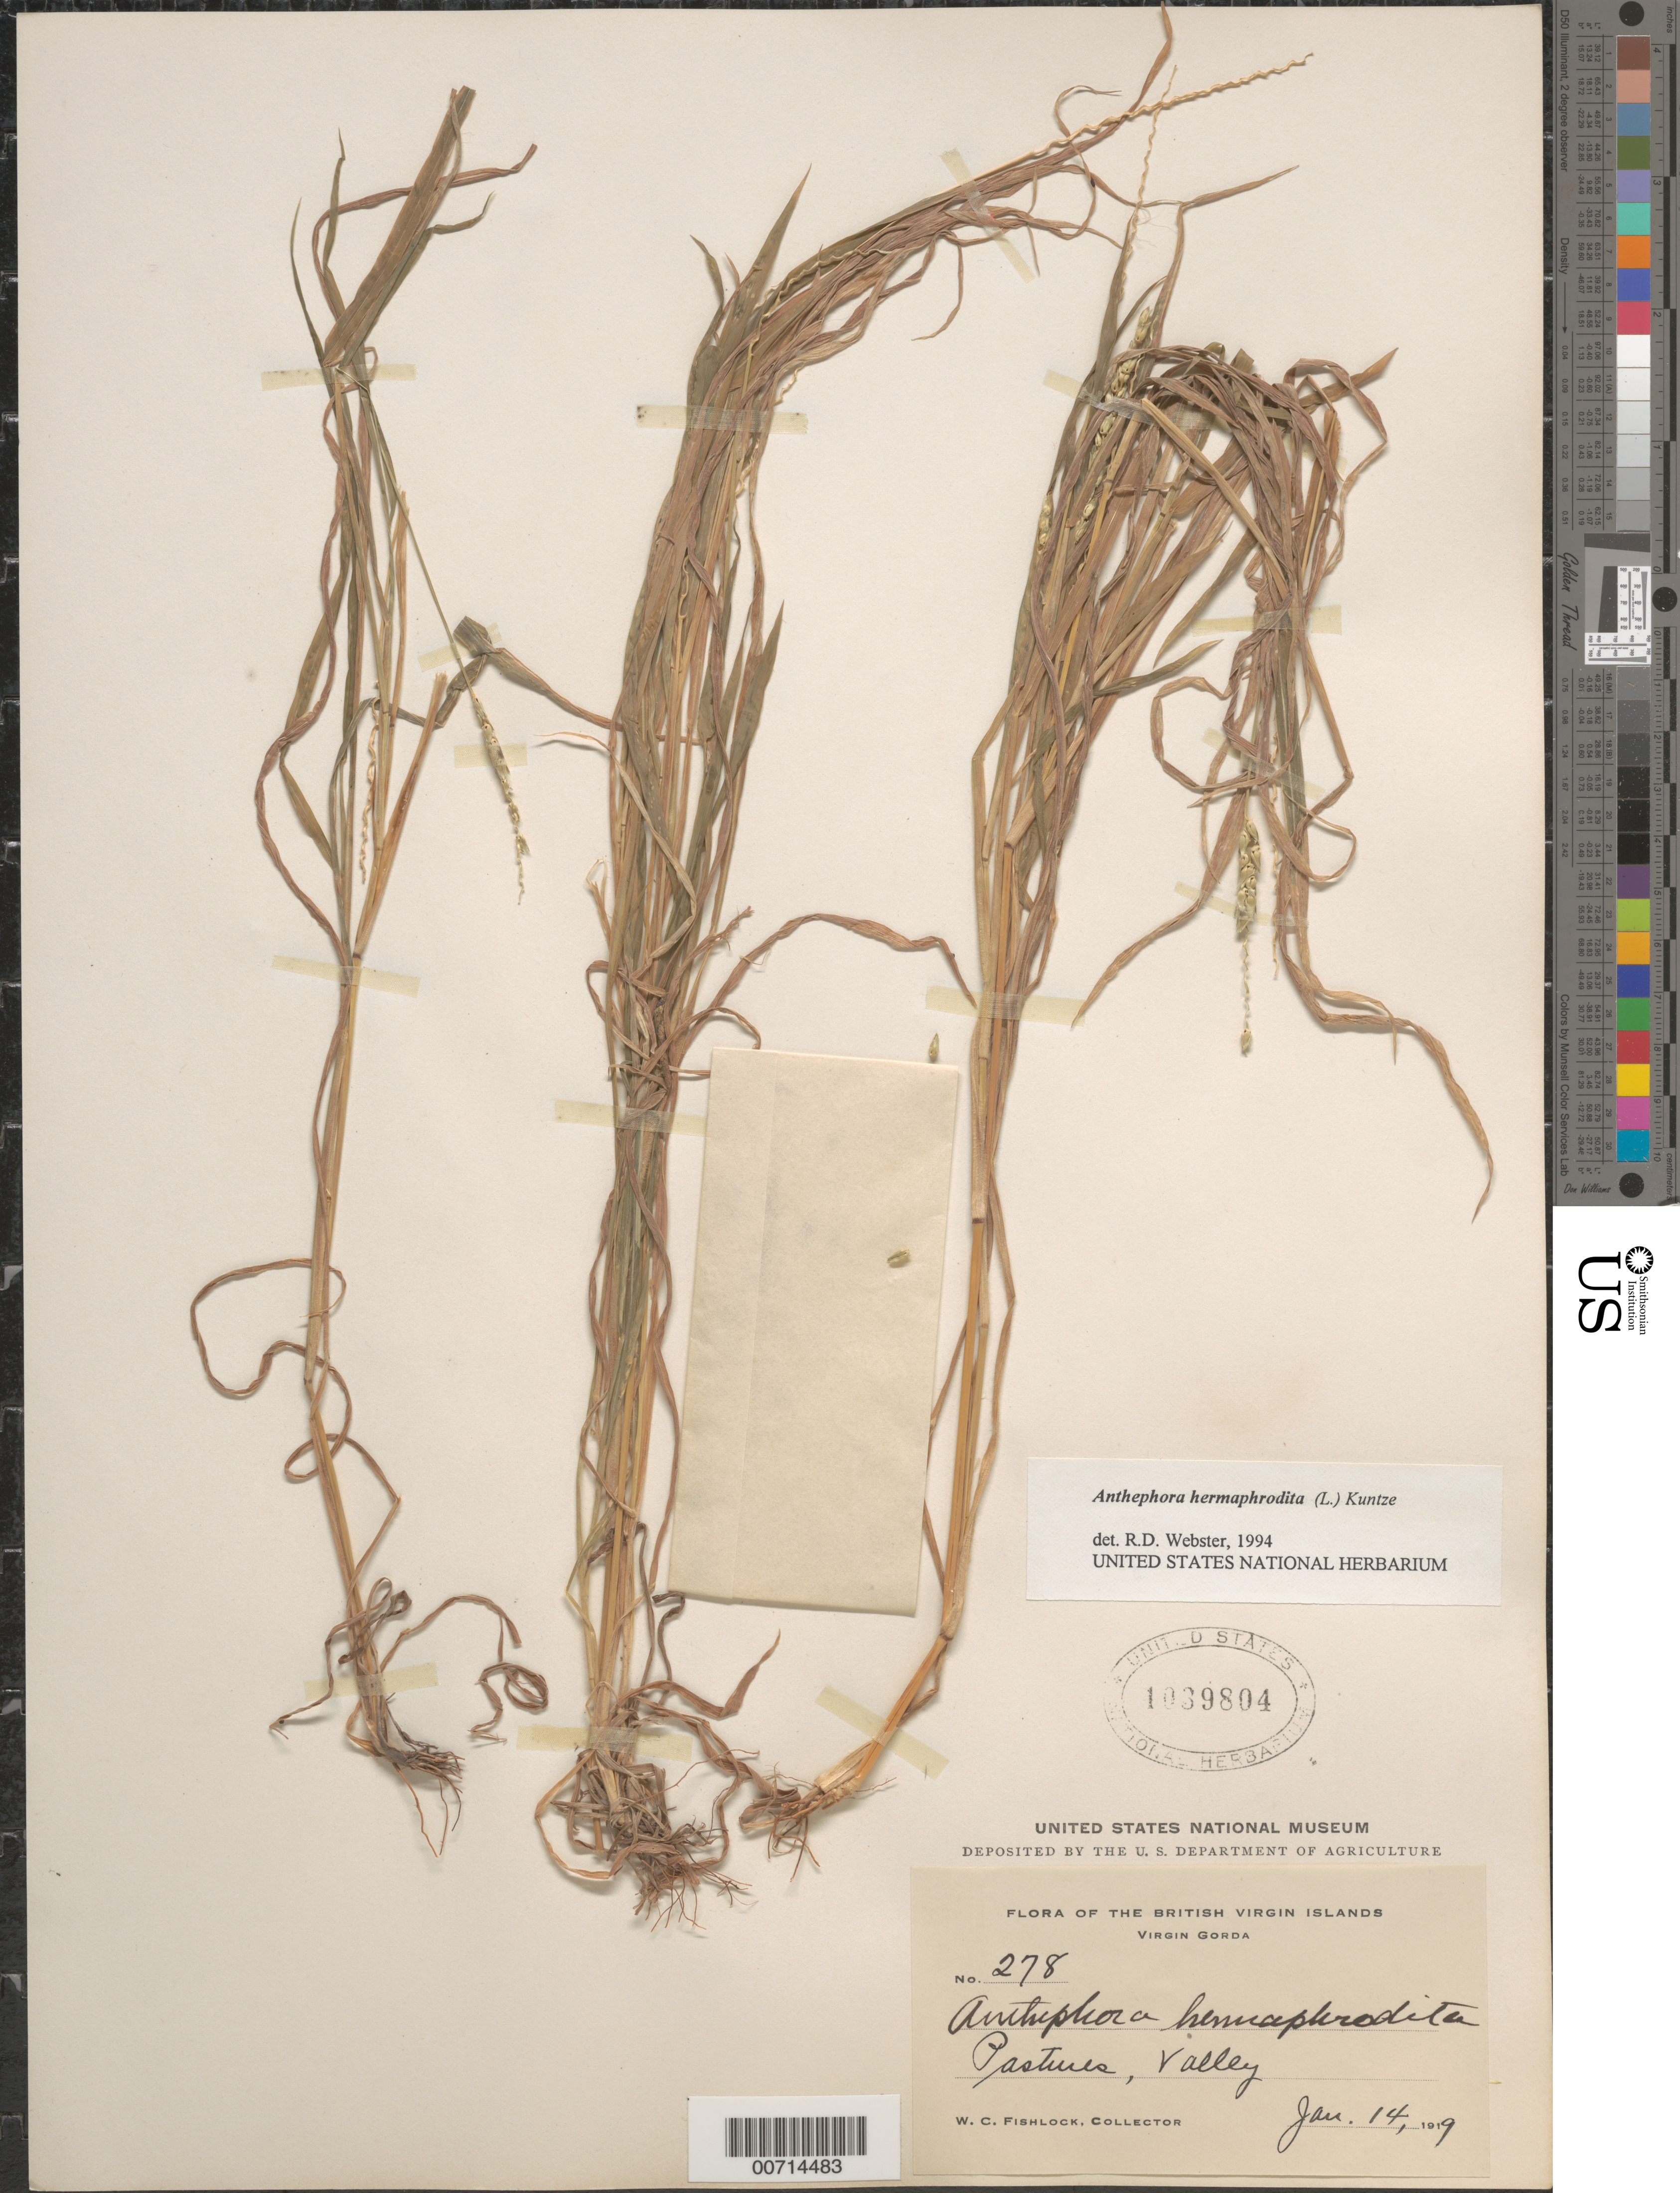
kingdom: Plantae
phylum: Tracheophyta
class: Liliopsida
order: Poales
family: Poaceae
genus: Anthephora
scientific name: Anthephora hermaphrodita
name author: (L.) Kuntze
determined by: Webster, Robert D.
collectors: W. Fishlock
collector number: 278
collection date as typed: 14 Jan 1919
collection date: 1919-01-14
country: British Virgin Islands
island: Virgin Gorda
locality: Virgin Gorda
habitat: Pastures, valley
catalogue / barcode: US 1039804